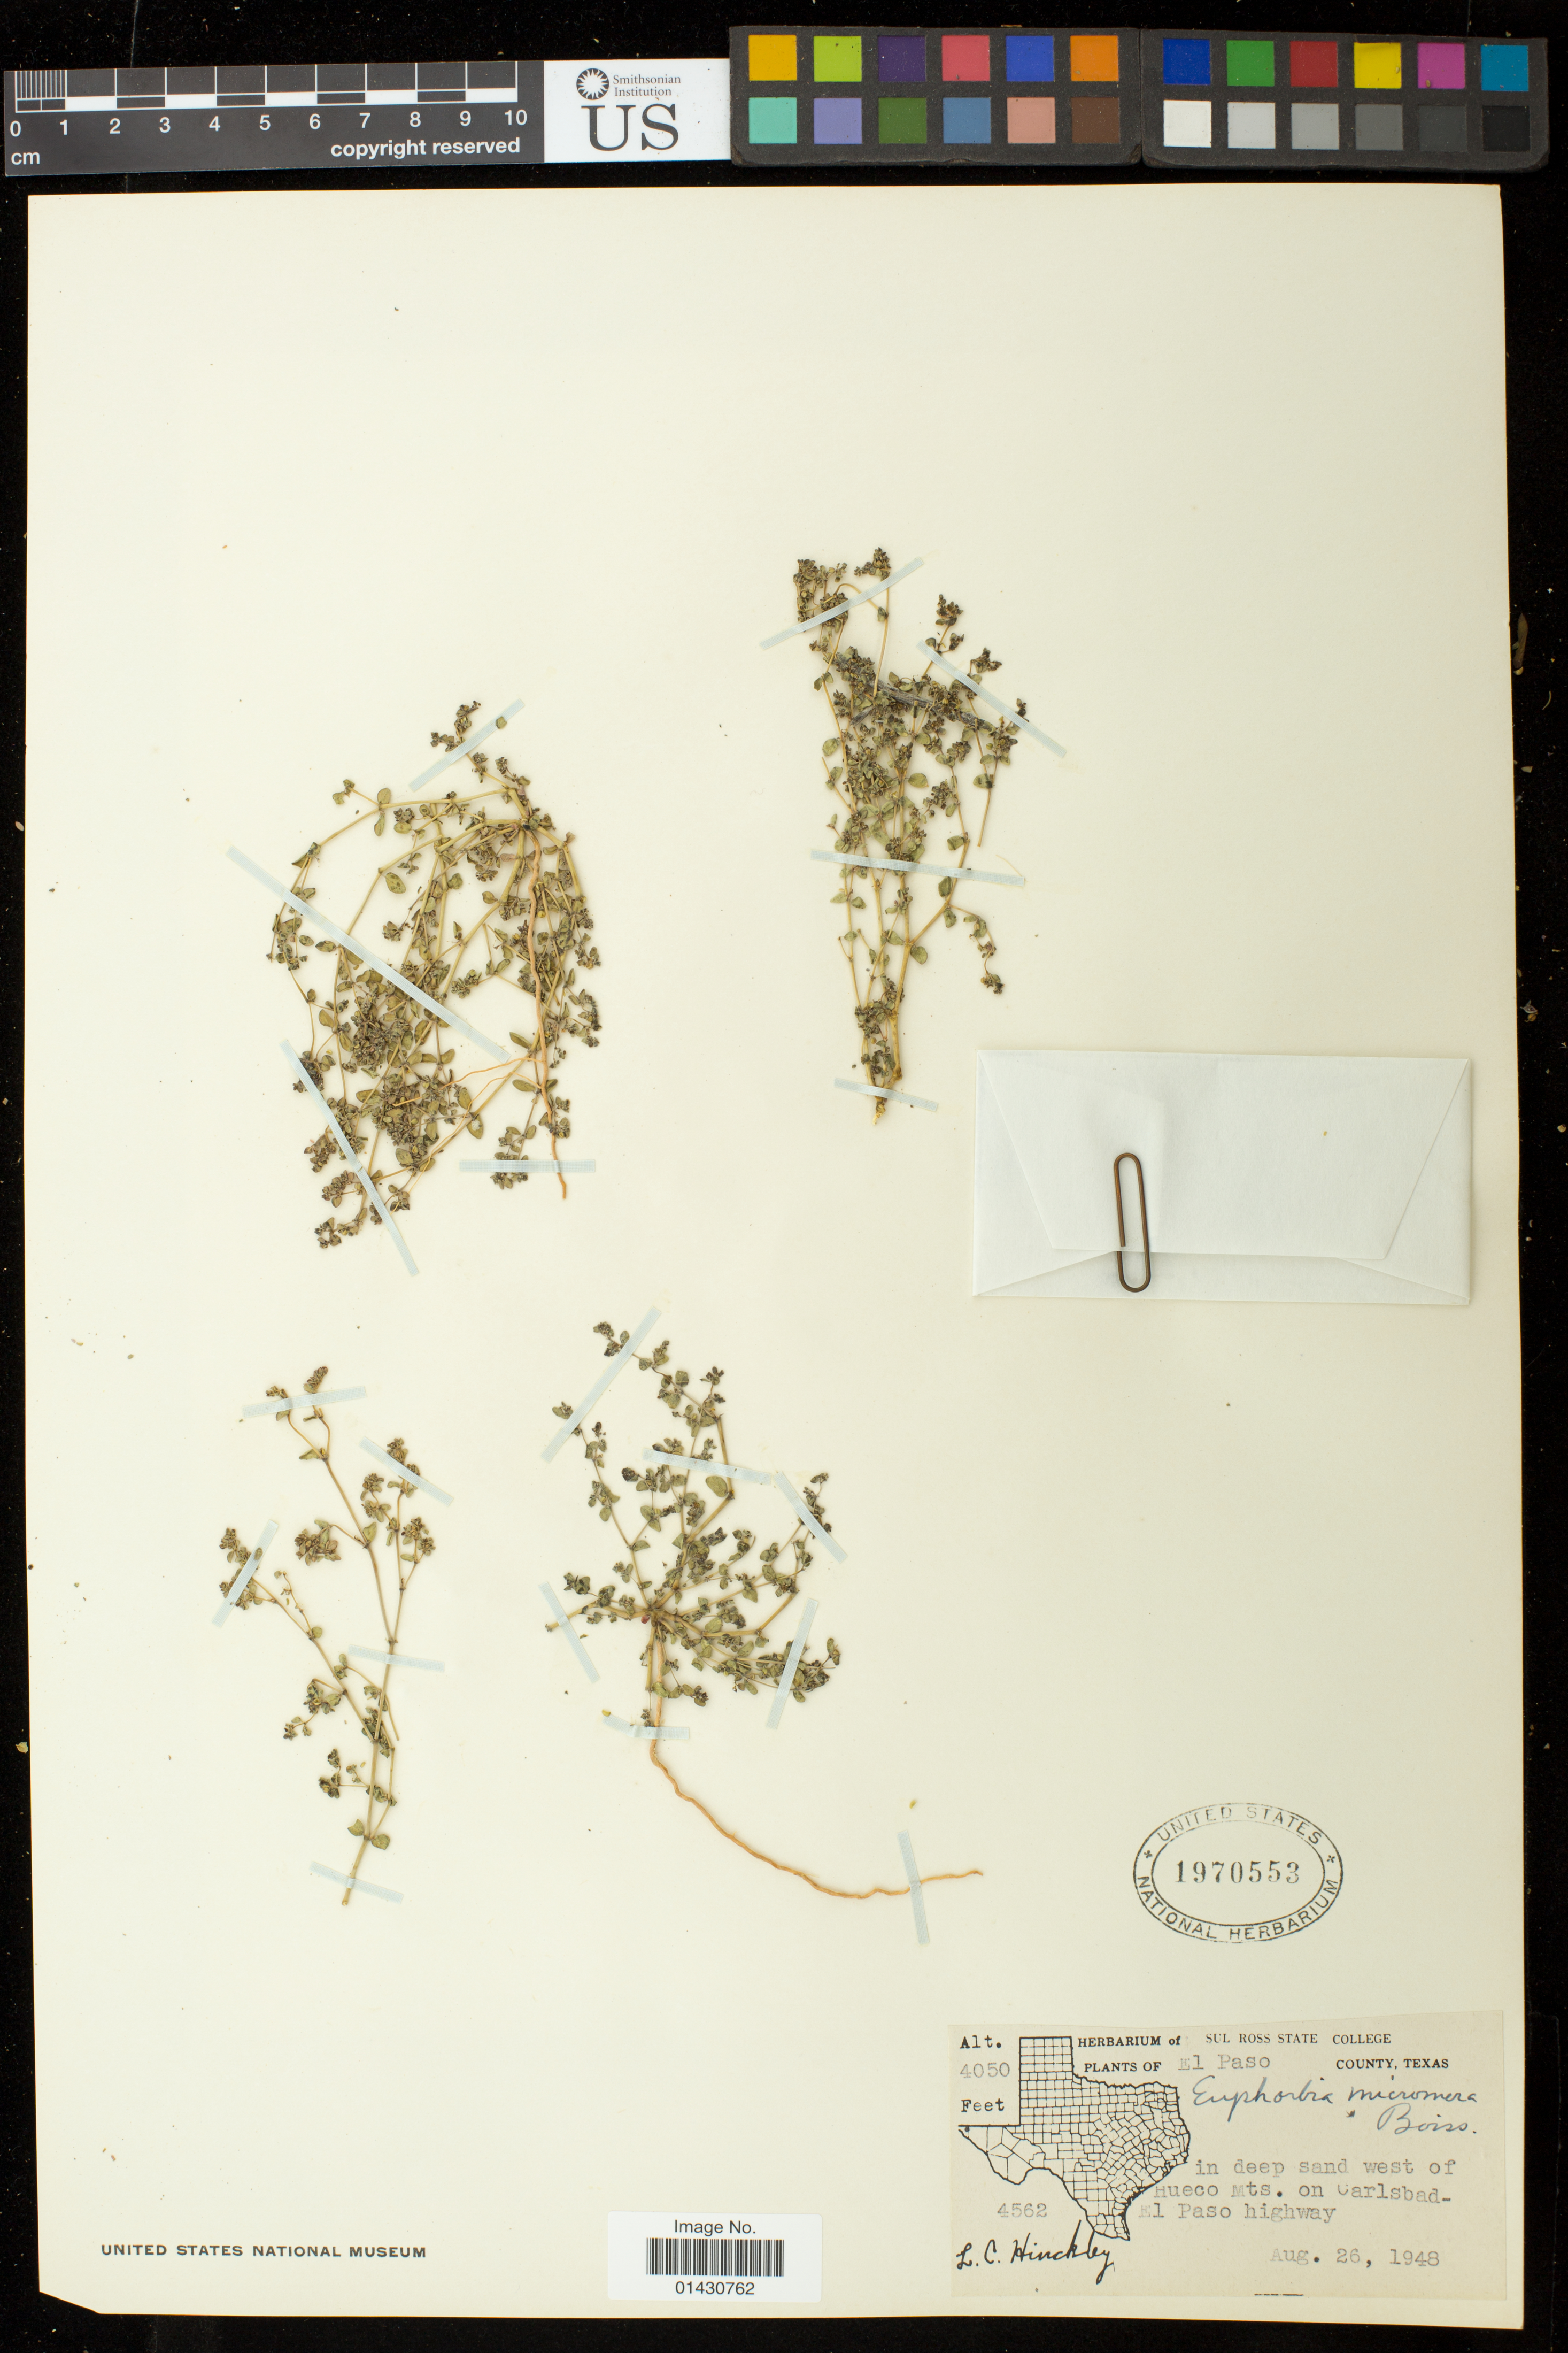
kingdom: Plantae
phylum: Tracheophyta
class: Magnoliopsida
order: Malpighiales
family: Euphorbiaceae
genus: Euphorbia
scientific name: Euphorbia micromera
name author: Boiss.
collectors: L. Hinckley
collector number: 4562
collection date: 1948-08-26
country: United States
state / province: Texas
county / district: El Paso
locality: West of Hueco Mts. on Carlsbad-El Paso highway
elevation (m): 1234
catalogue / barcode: US 1970553